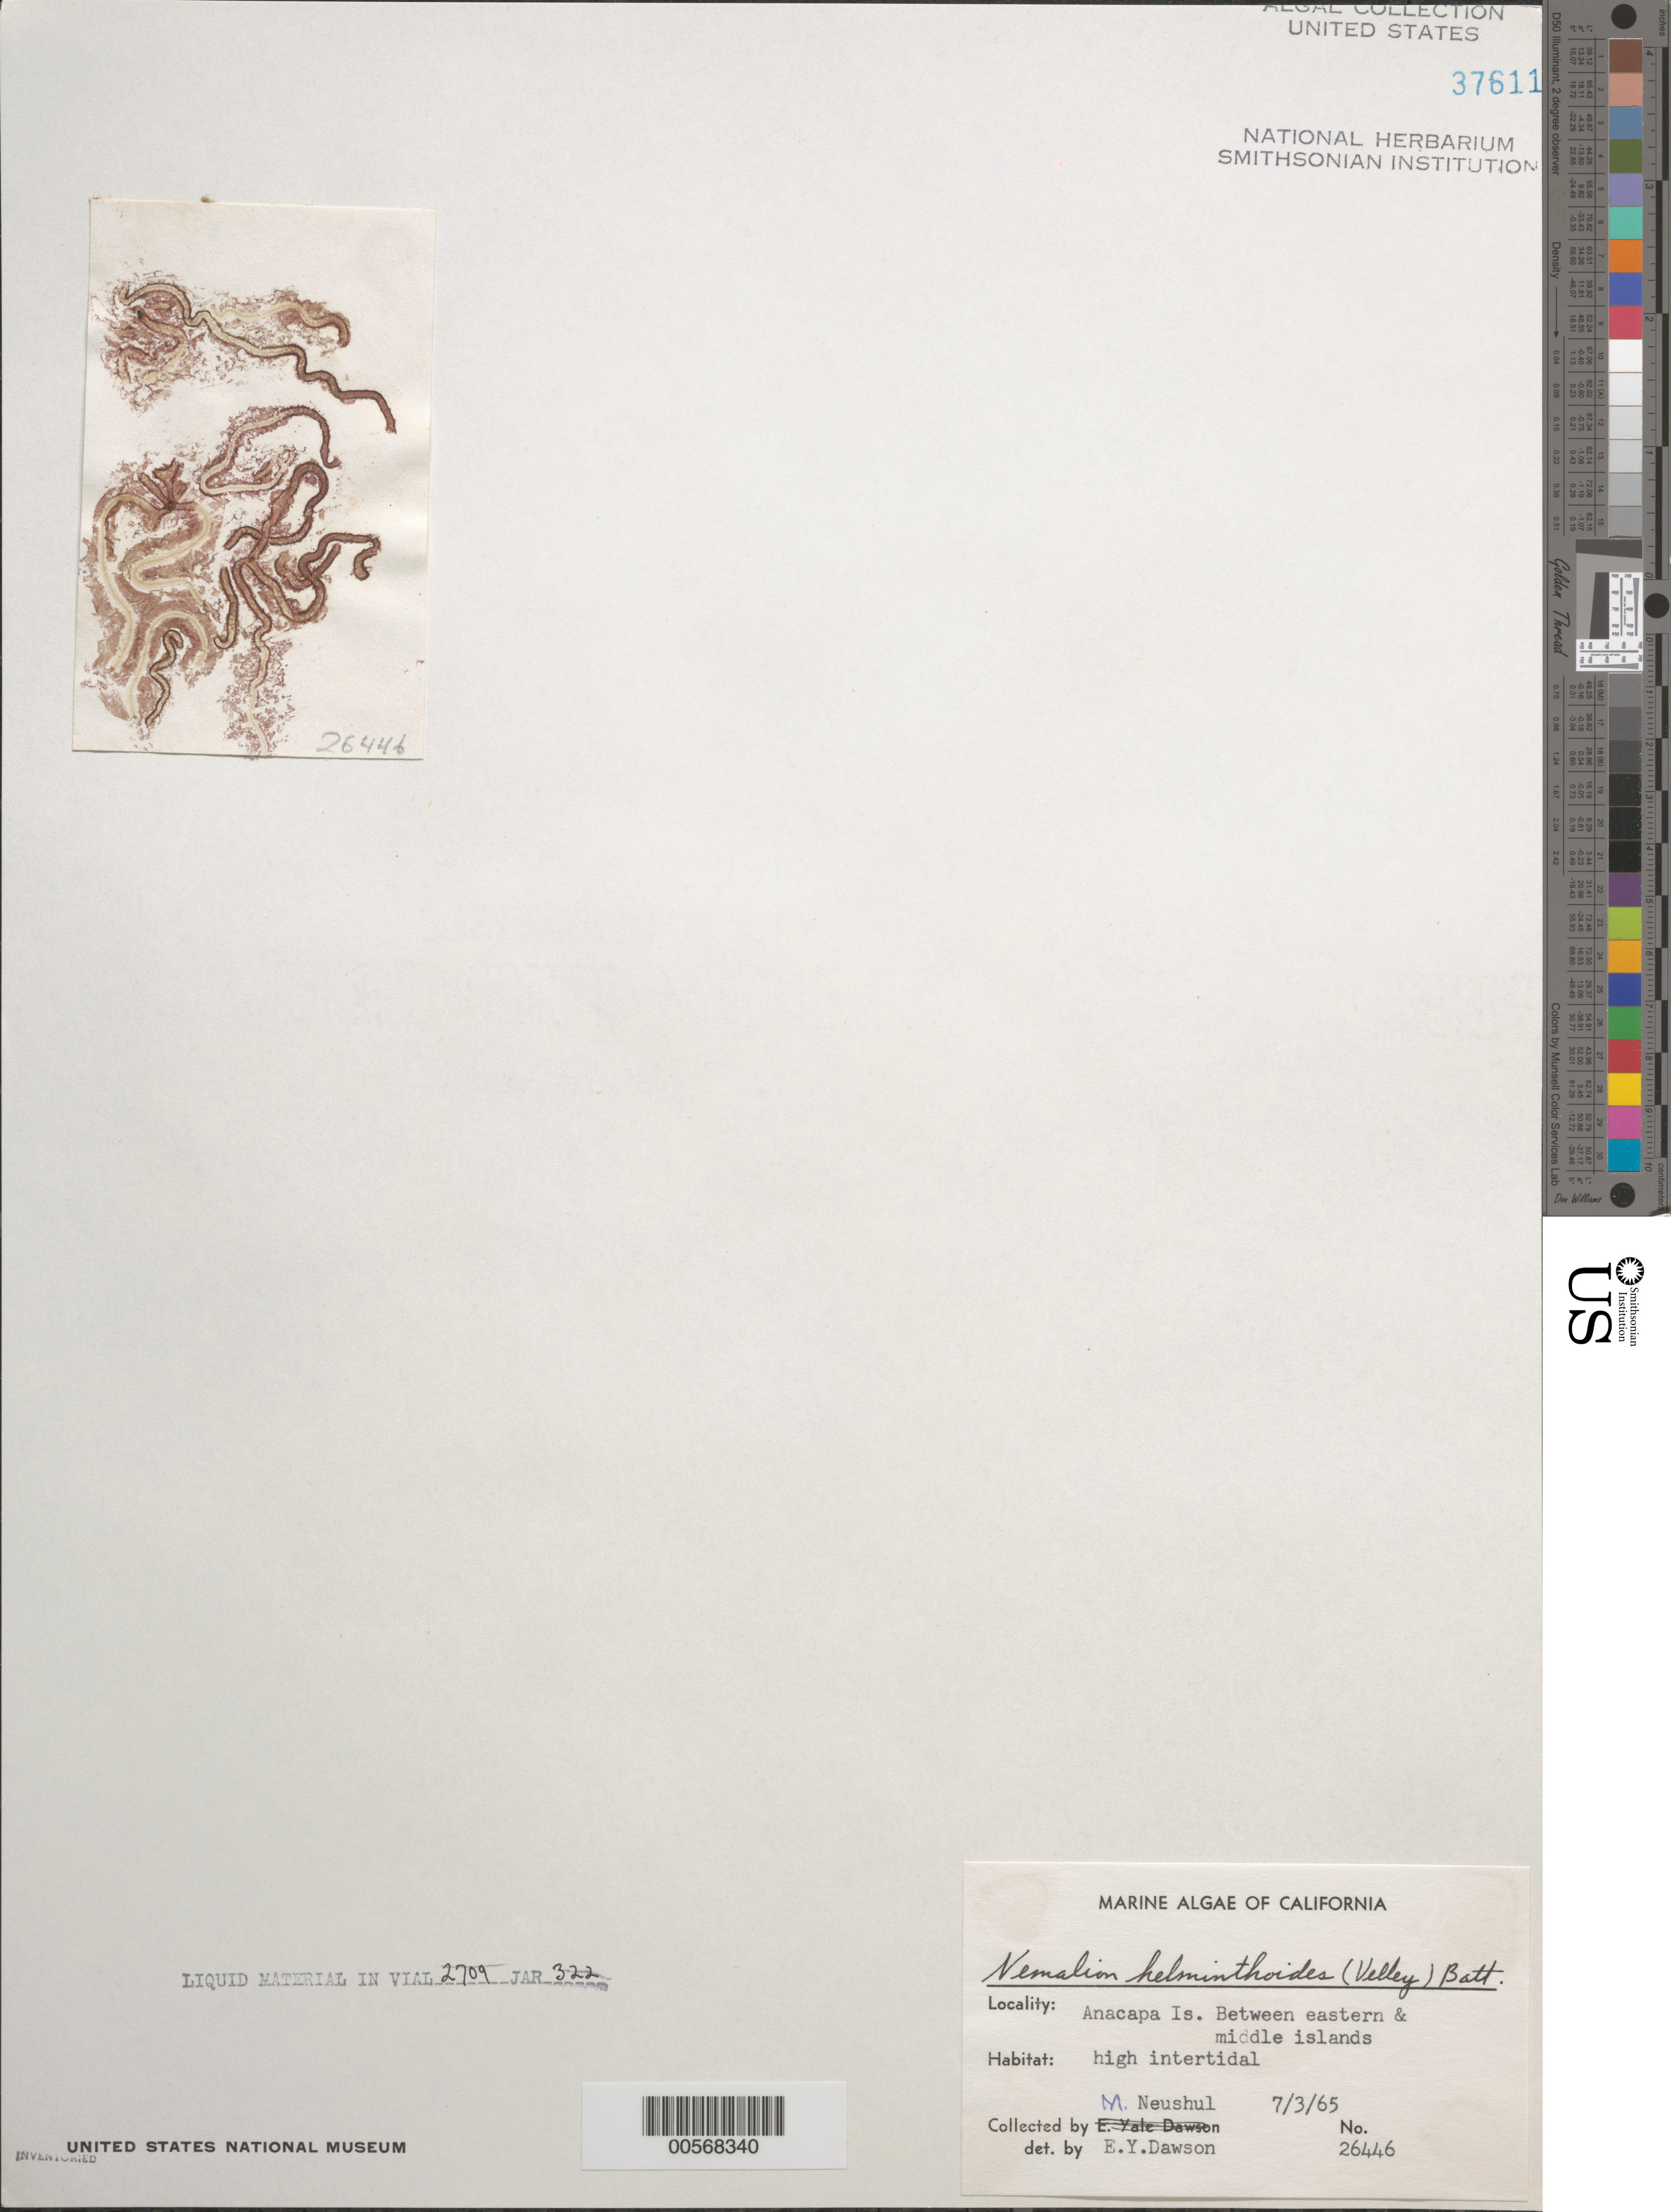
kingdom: Plantae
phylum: Rhodophyta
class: Florideophyceae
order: Nemaliales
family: Nemaliaceae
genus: Nemalion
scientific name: Nemalion multifidum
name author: (Lyngb.) Chauvin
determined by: Algae name updating Project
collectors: M. Neushul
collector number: EYD 26446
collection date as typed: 03 Jul 1965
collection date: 1965-07-03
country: United States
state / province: California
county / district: Ventura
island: Anacapa Island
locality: Between eastern island and middle island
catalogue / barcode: US 37611